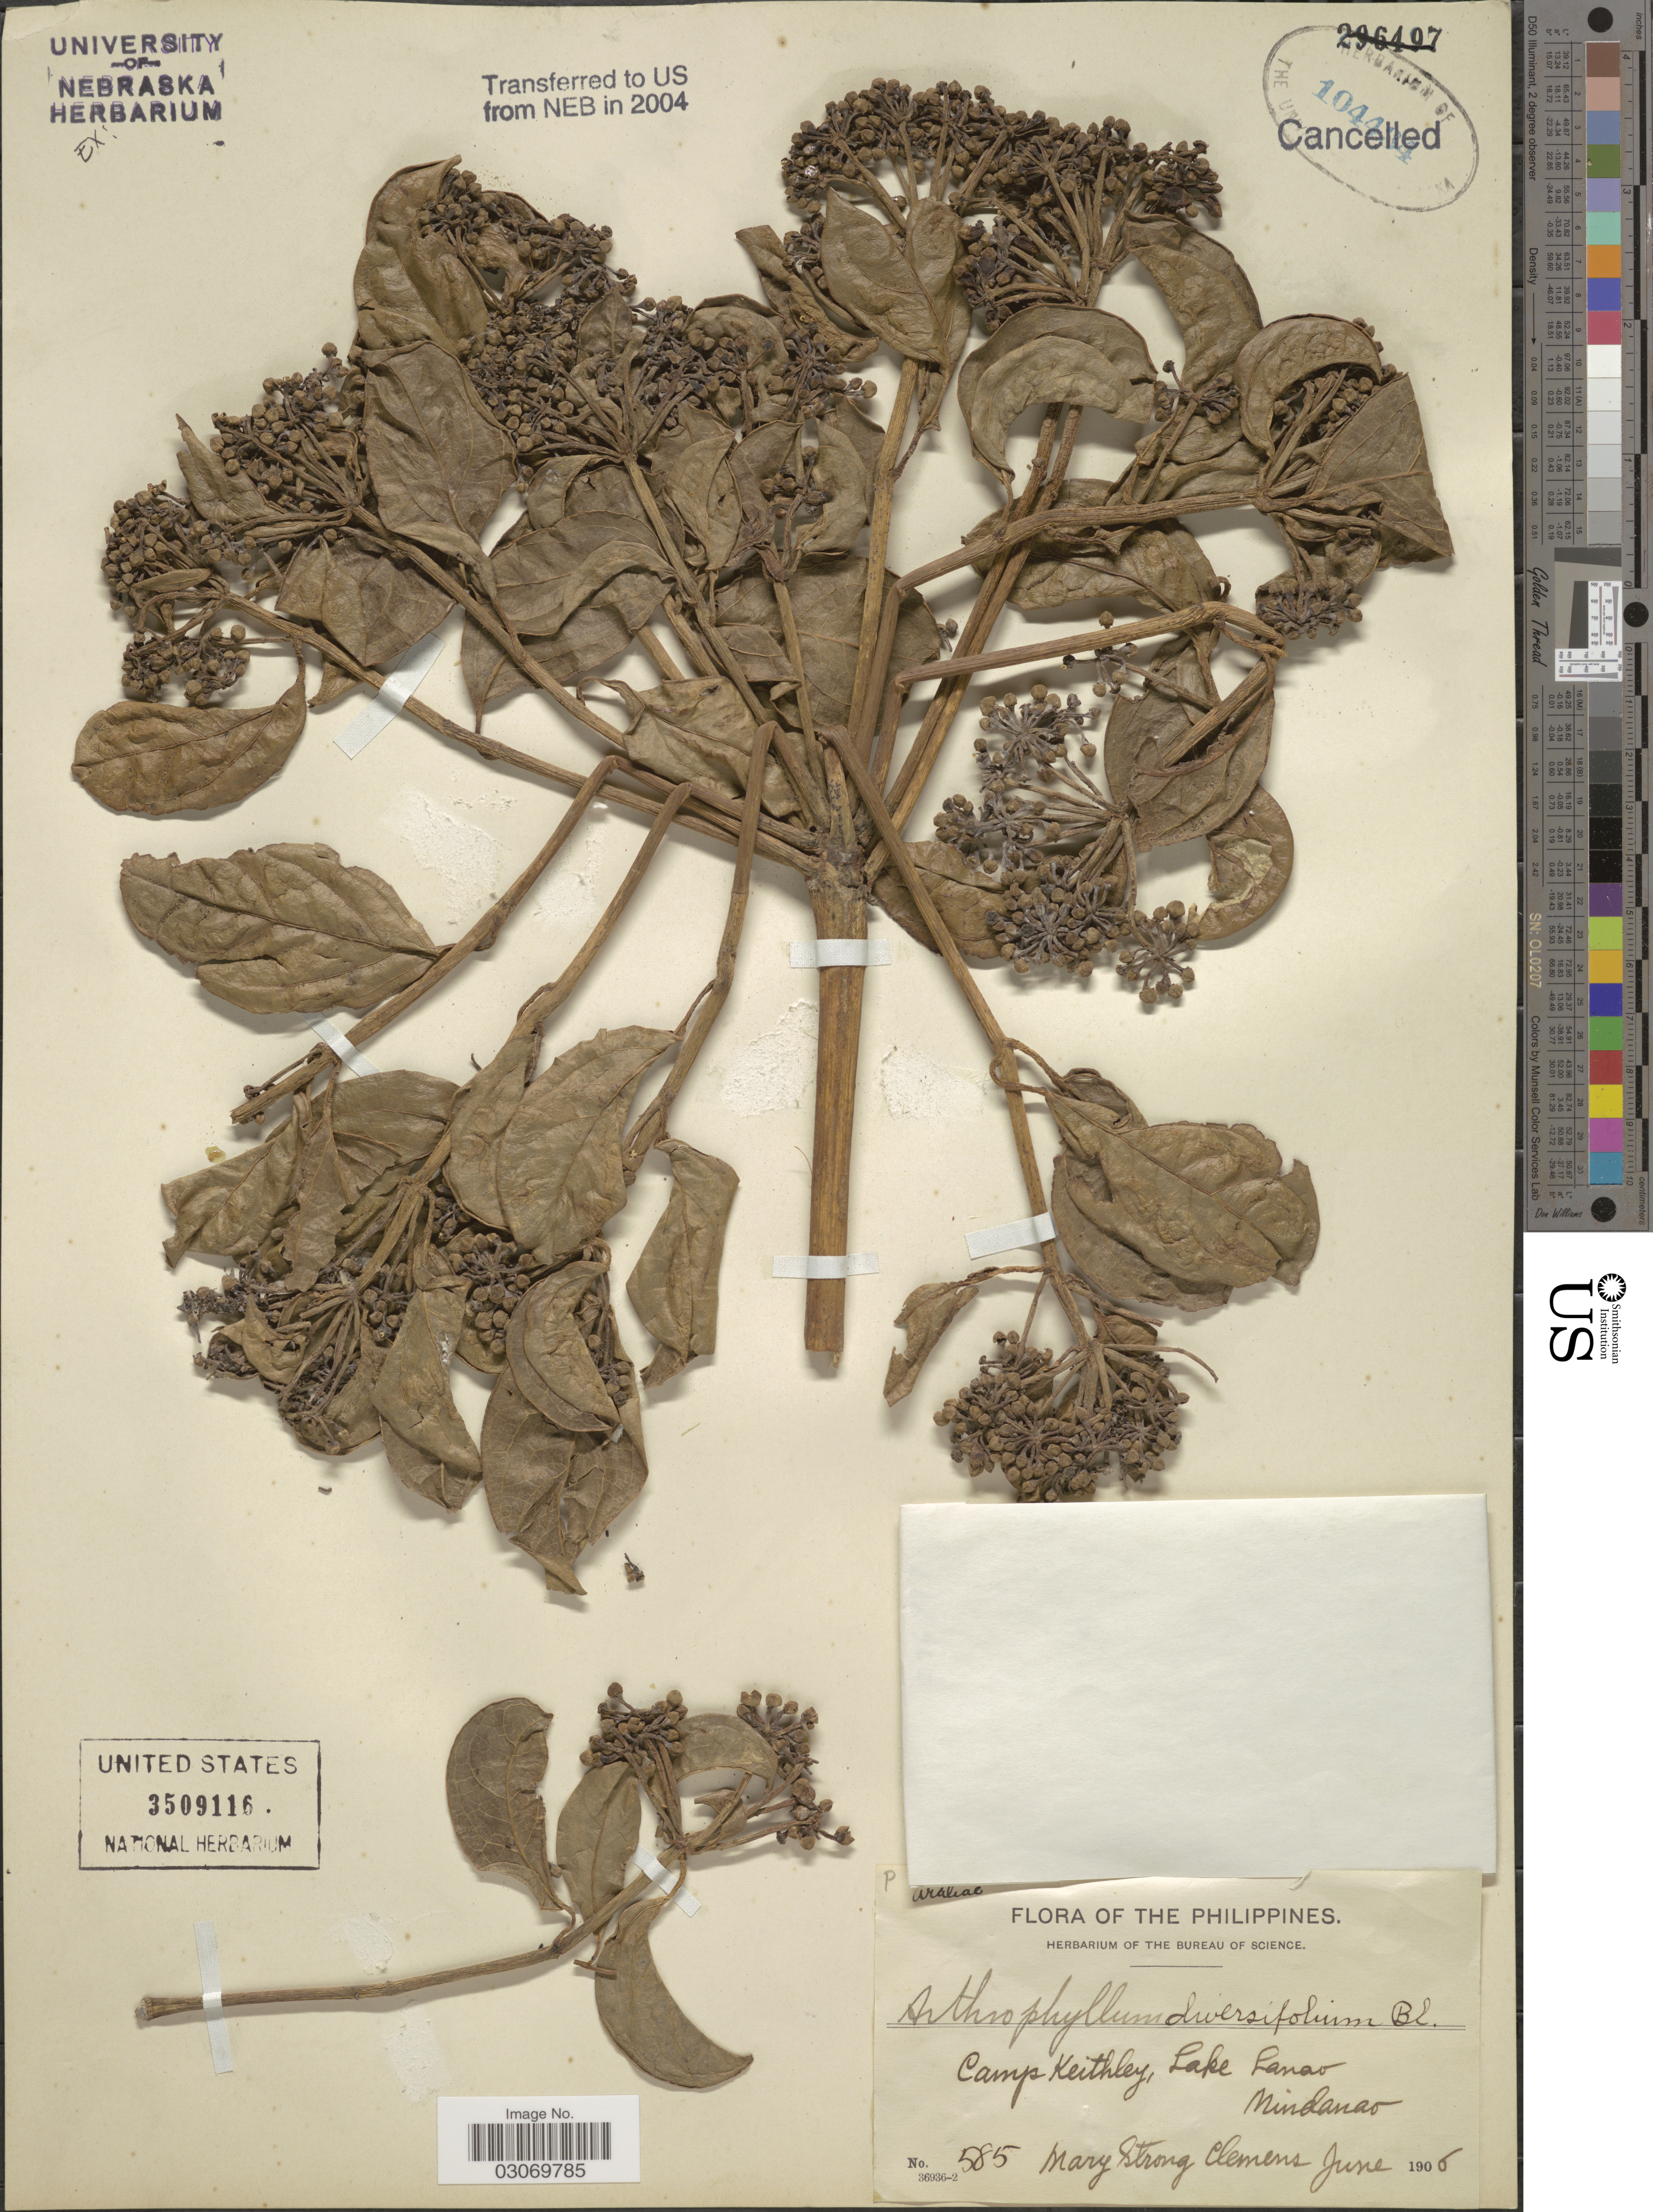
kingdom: Plantae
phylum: Tracheophyta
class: Magnoliopsida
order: Apiales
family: Araliaceae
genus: Arthrophyllum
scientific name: Arthrophyllum ahernianum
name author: Merr.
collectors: M. S. Clemens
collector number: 585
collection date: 1905-06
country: Philippines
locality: Camp Keithley, Lake Lanao, Mindanao.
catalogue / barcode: US 3509116